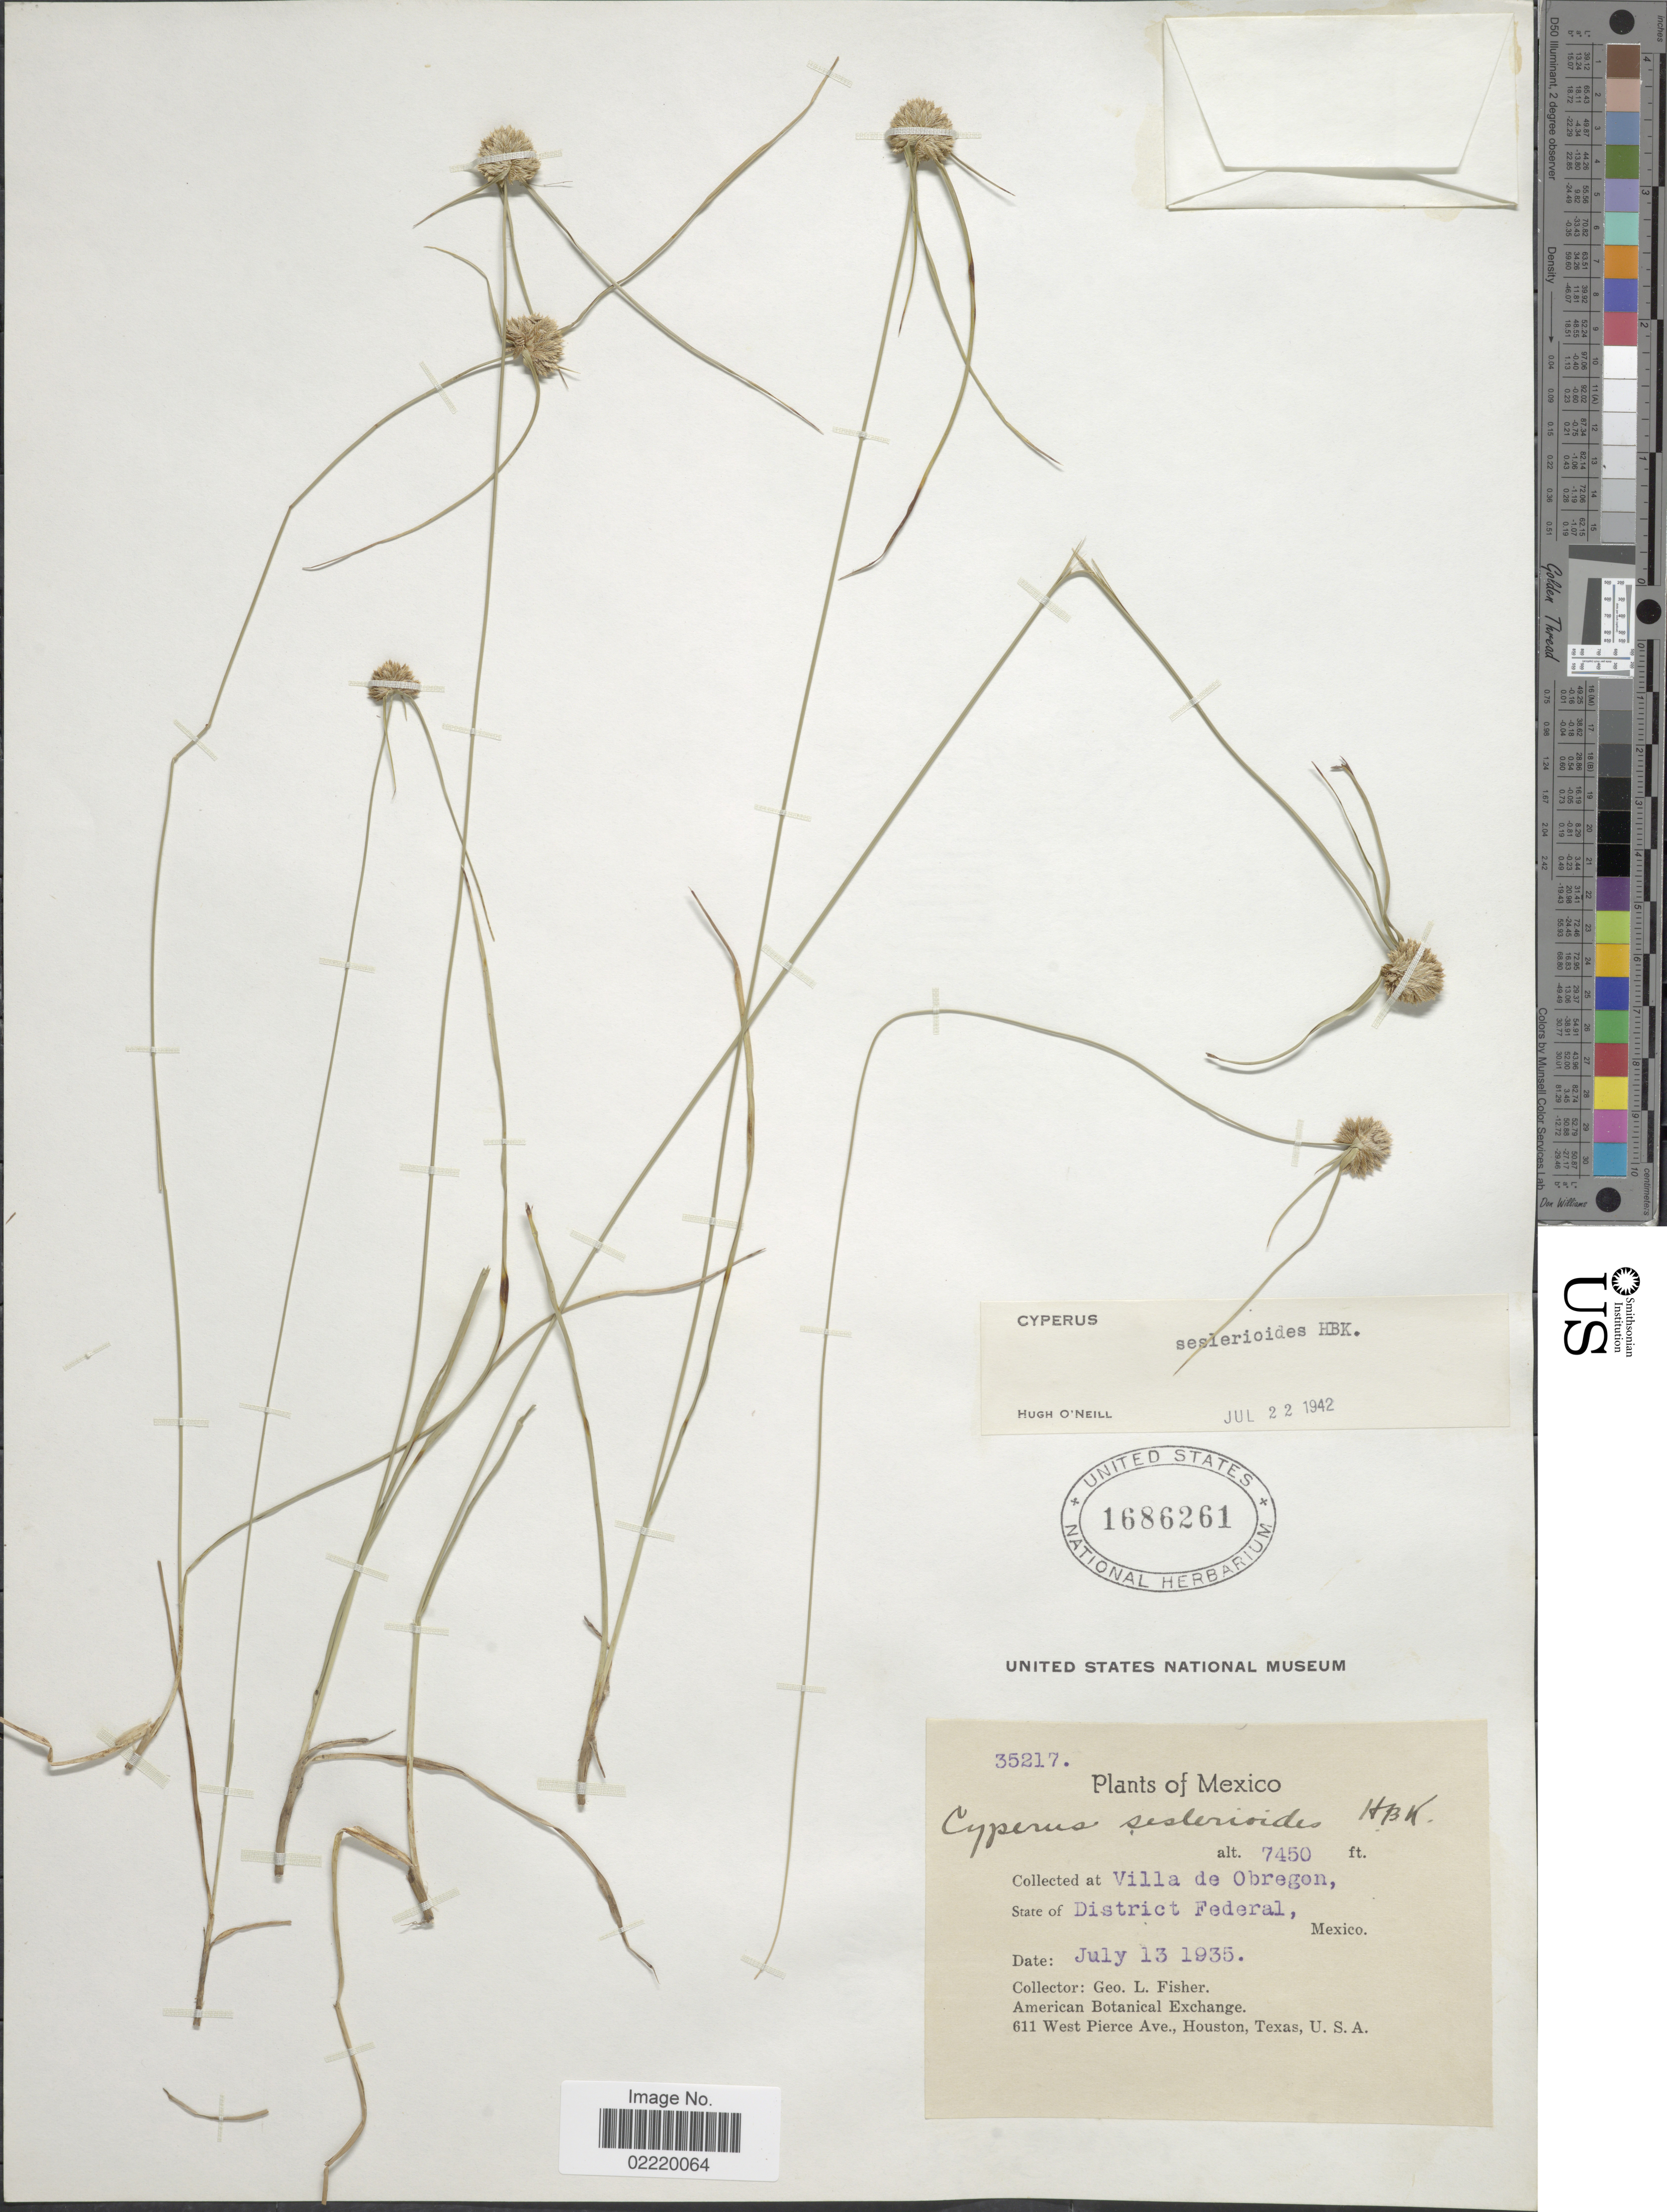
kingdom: Plantae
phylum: Tracheophyta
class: Liliopsida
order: Poales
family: Cyperaceae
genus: Cyperus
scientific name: Cyperus seslerioides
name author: Kunth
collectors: G. L. Fisher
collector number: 35217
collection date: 1935-07-13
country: Mexico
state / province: Distrito Federal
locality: Villa de Obregon, District Federal.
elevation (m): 2271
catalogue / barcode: US 1686261